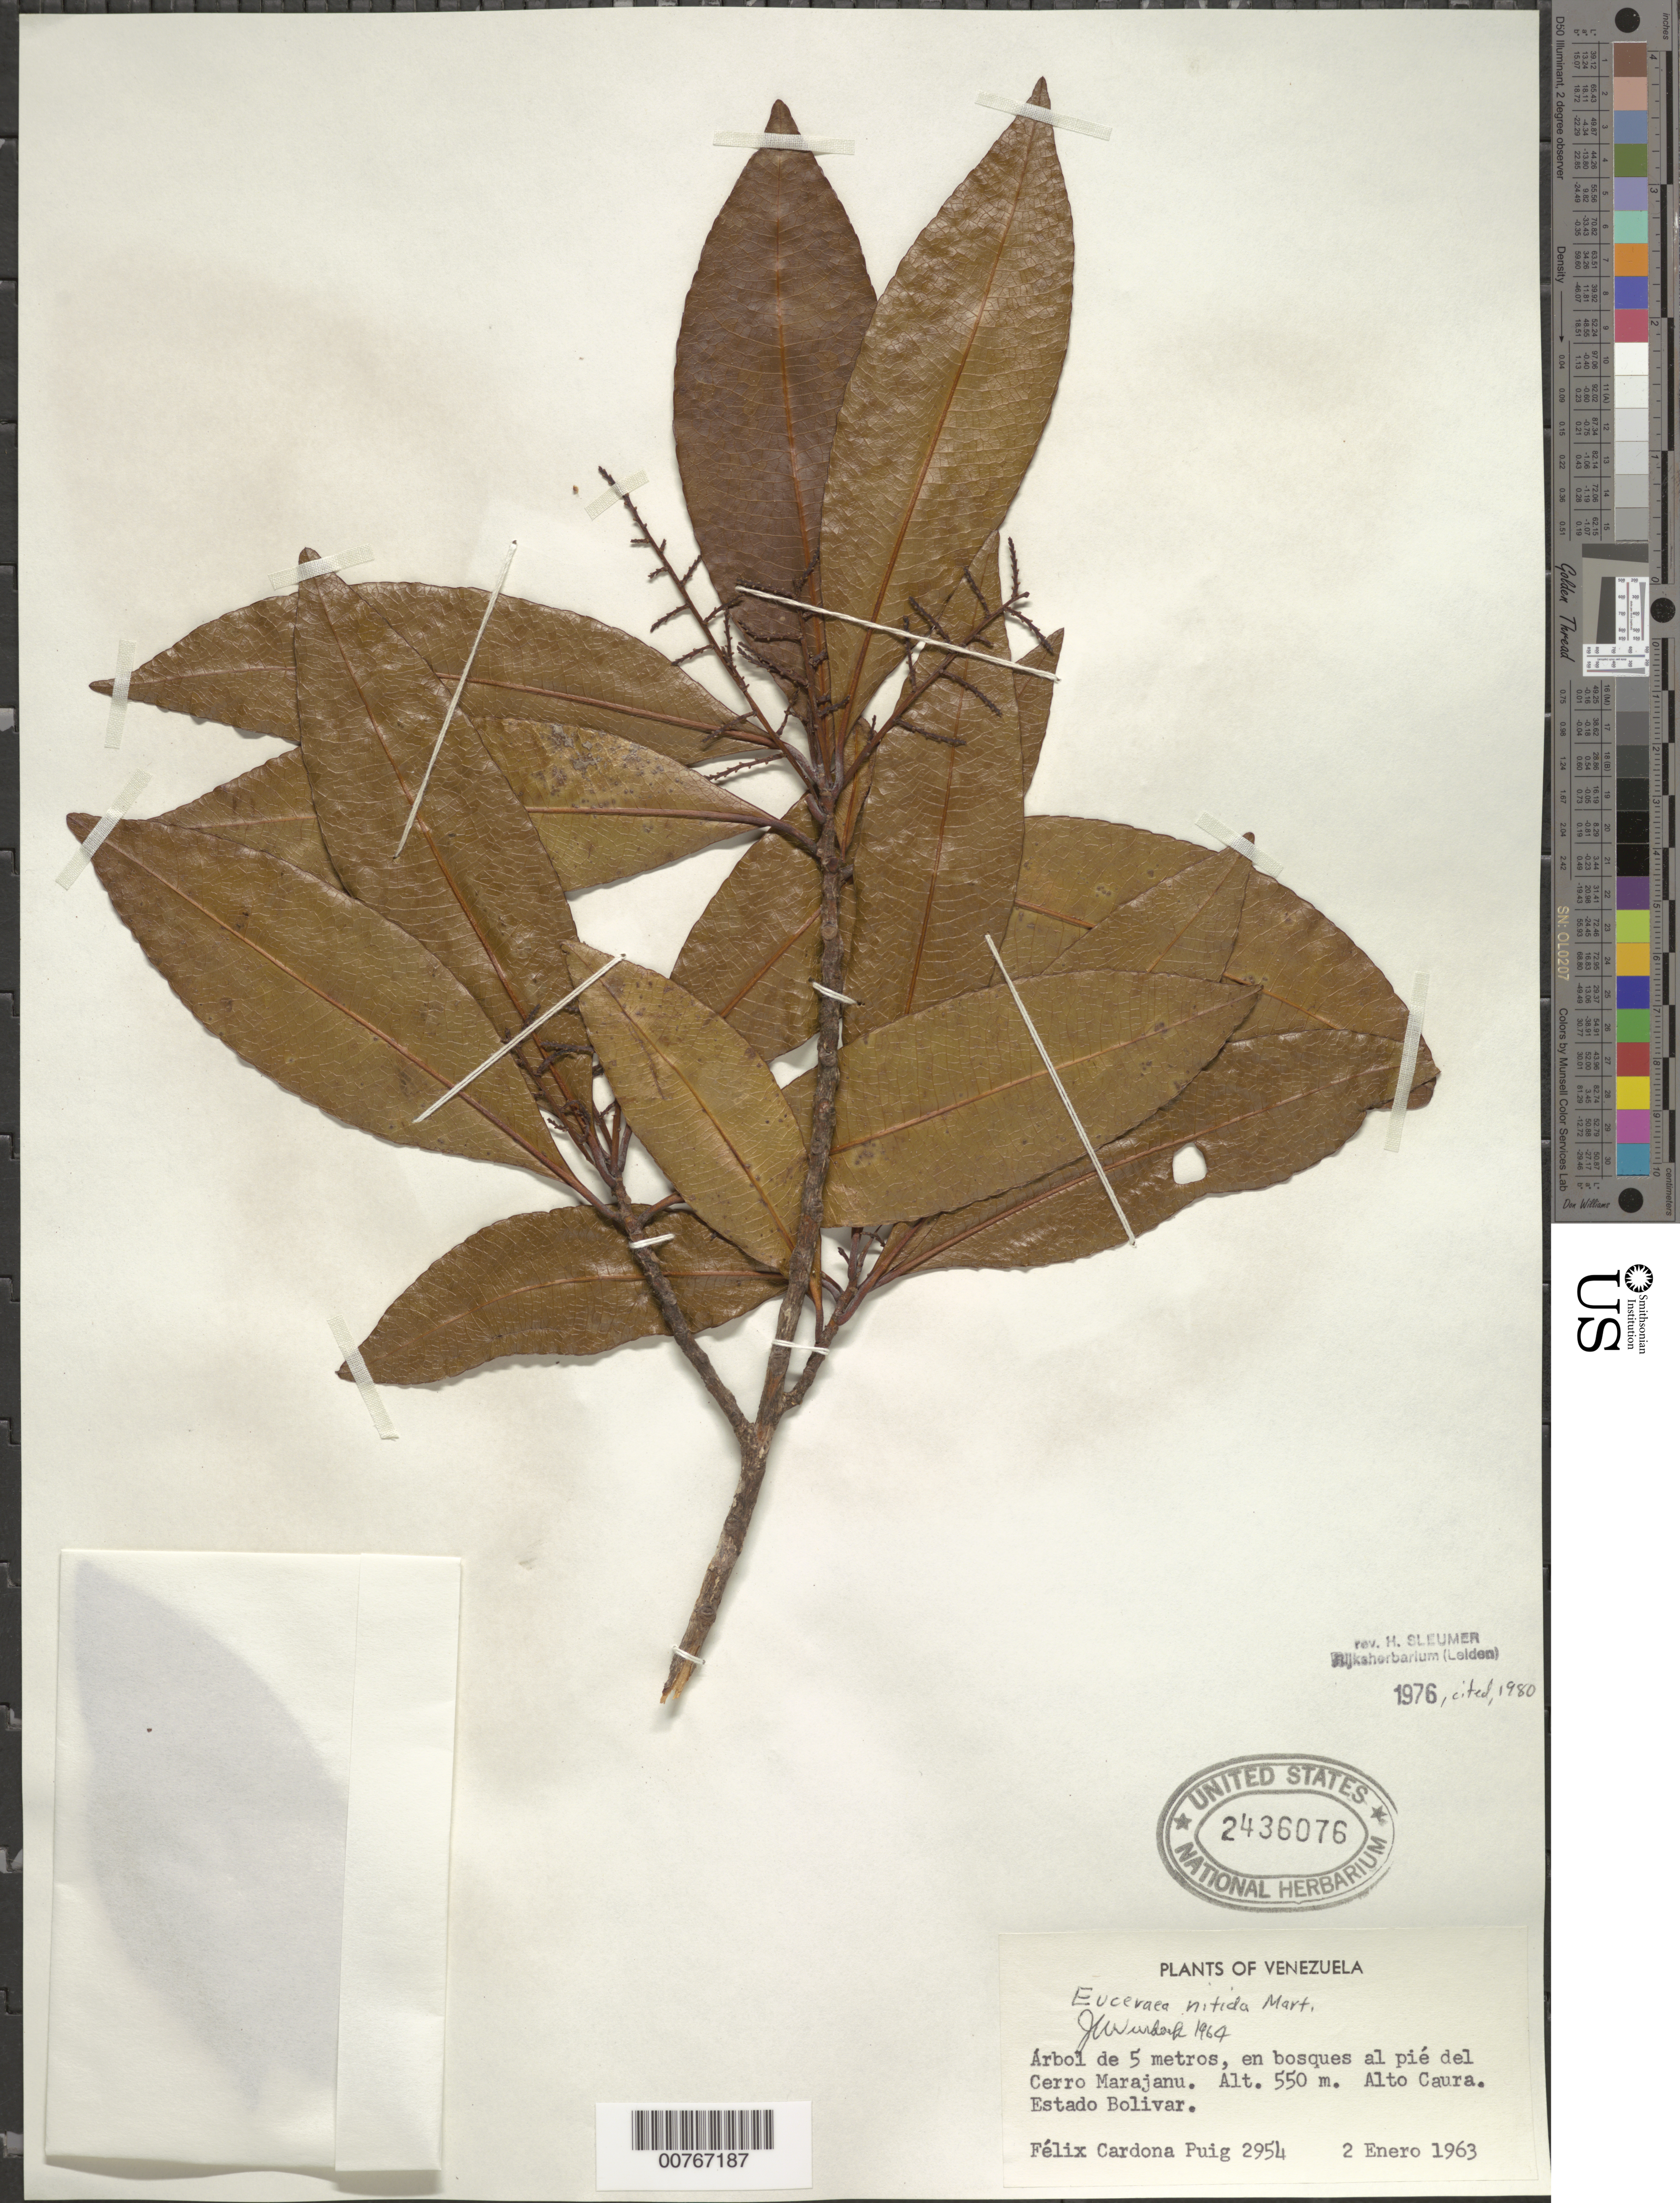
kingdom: Plantae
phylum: Tracheophyta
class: Magnoliopsida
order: Malpighiales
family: Salicaceae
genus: Casearia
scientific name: Casearia euceraea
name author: Mestier et al.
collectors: F. Cardona Puig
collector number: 2954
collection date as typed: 2-Jan-63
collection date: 1963-01-02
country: Venezuela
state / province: Bolívar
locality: Cerro Marajunu, alto Caura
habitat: Forest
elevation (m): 550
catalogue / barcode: US 2436076